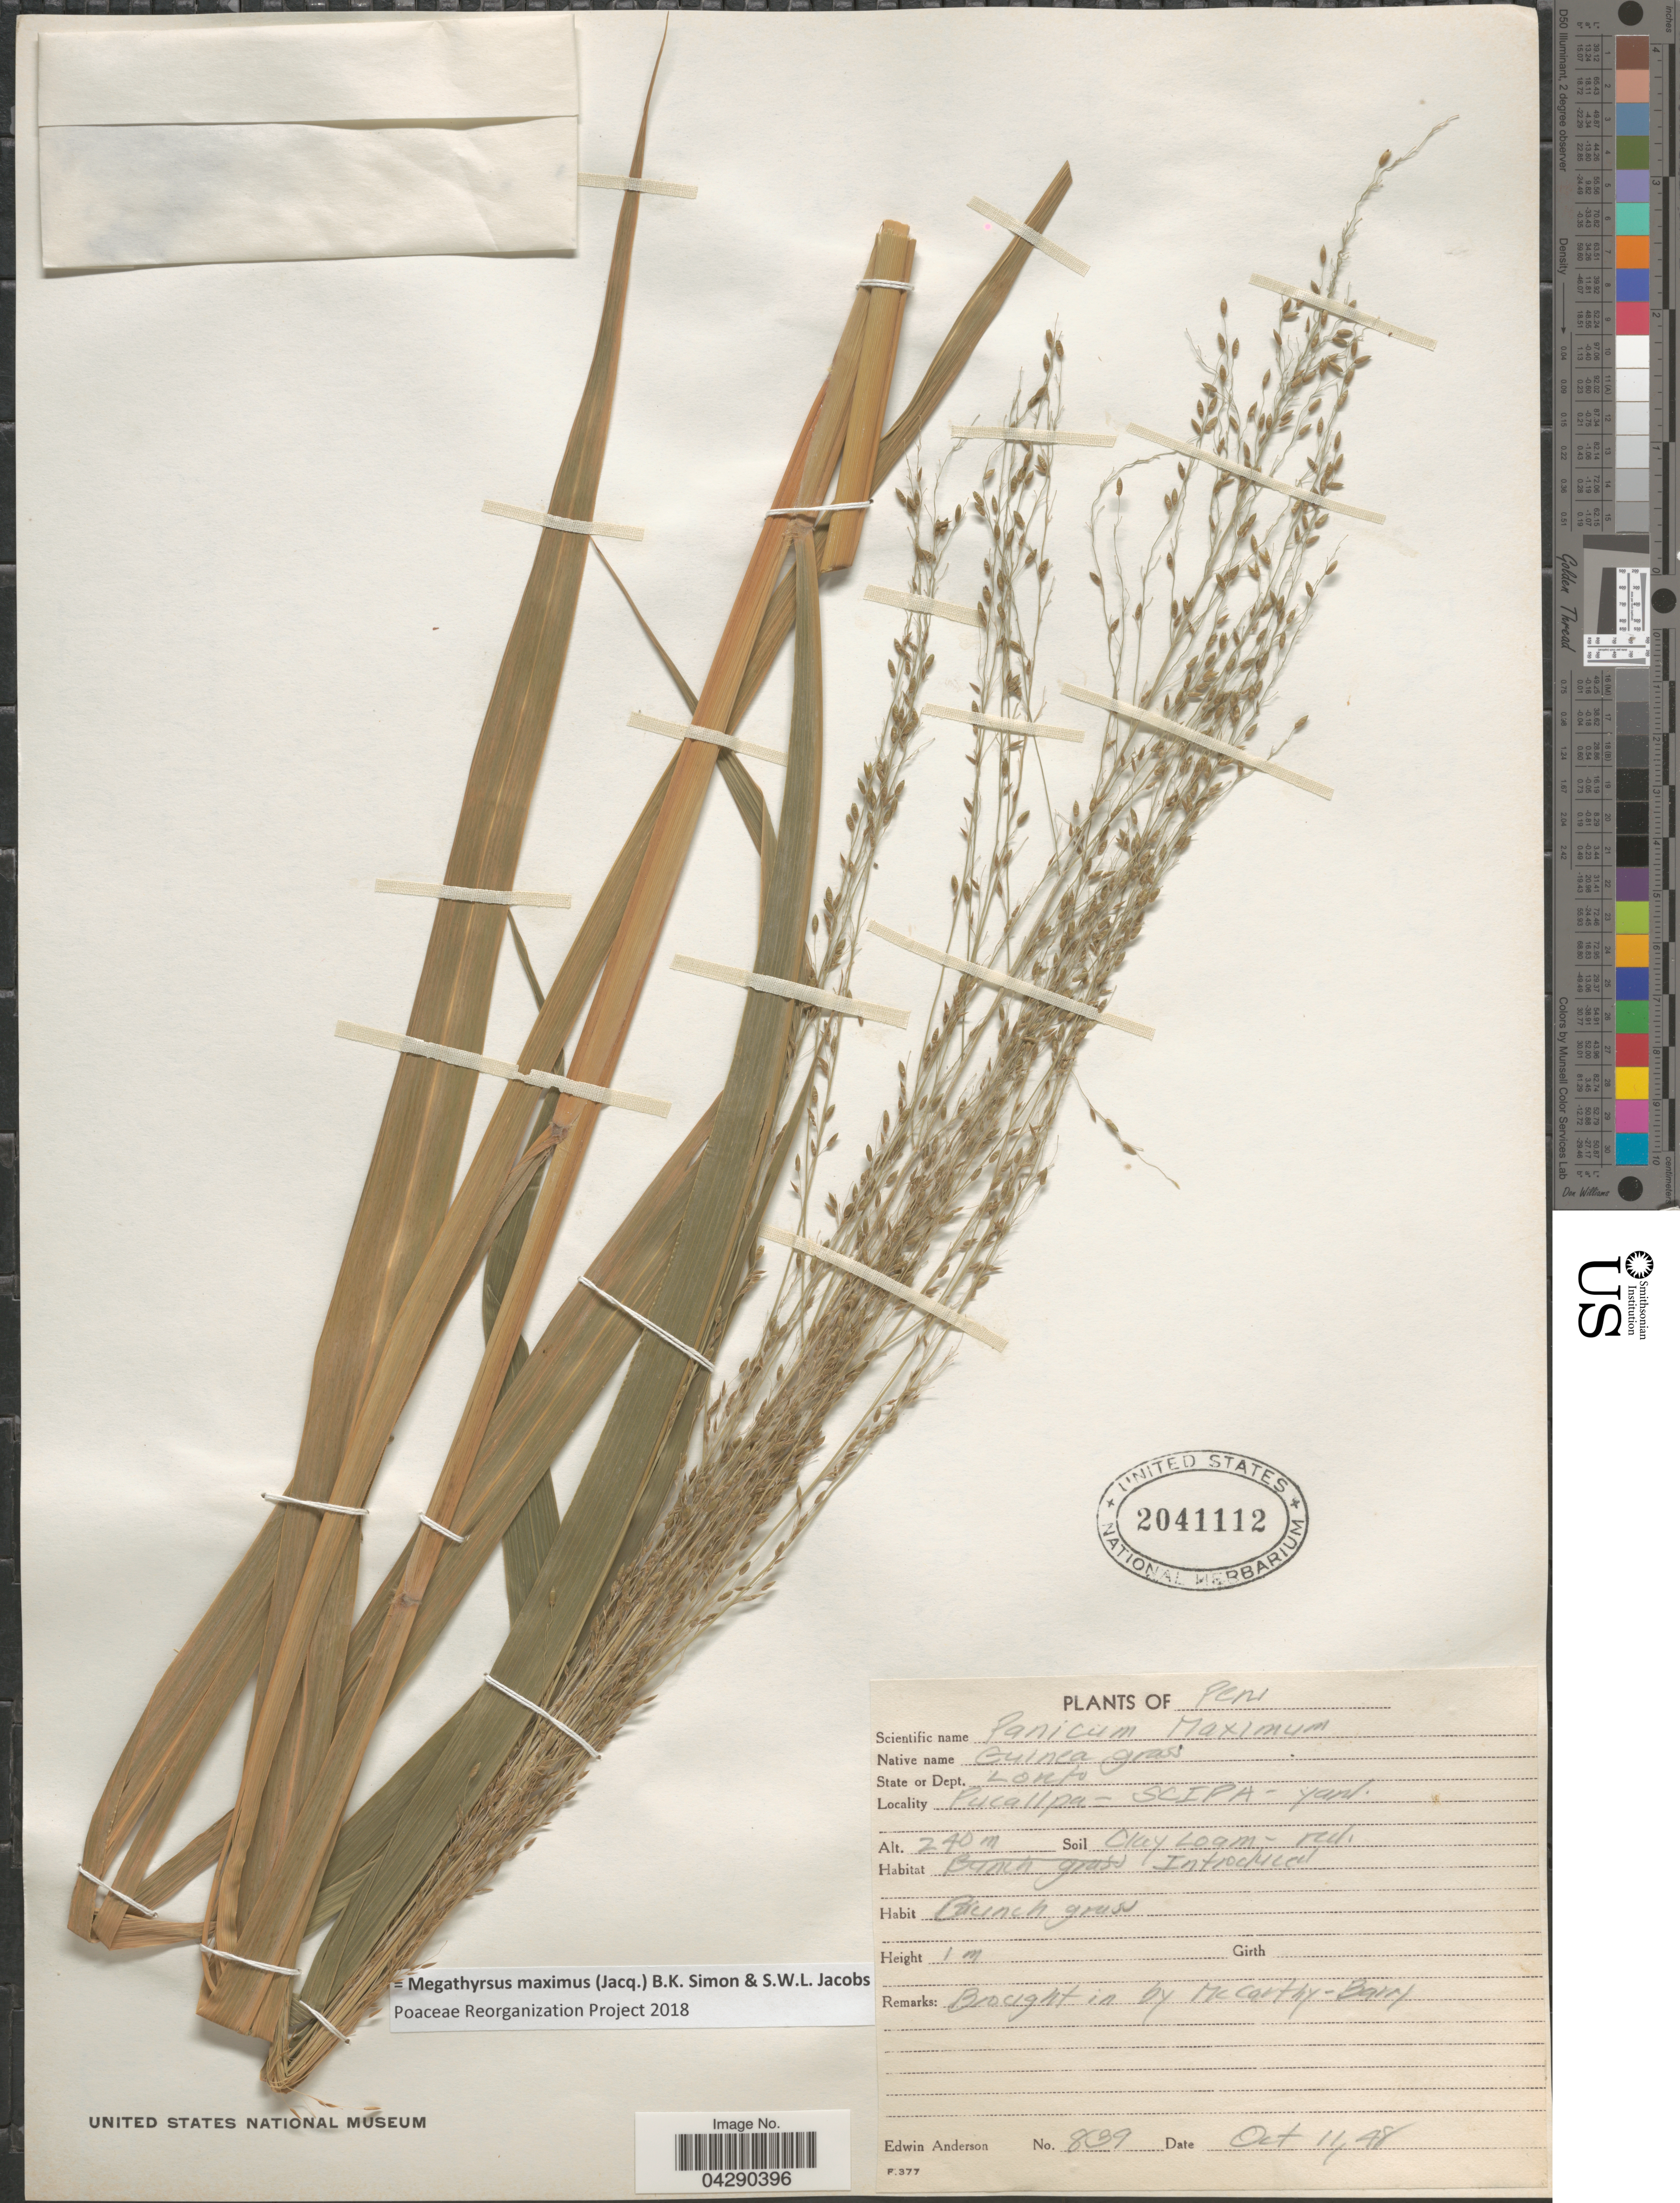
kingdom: Plantae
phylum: Tracheophyta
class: Liliopsida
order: Poales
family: Poaceae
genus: Megathyrsus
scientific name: Megathyrsus maximus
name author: (Jacq.) B.K. Simon & S.W.L. Jacobs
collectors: E. Anderson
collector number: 839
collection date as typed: Transcribed d/m/y: 11/10/48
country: Peru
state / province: Loreto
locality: State or Dept. Loreto. Pucallpa - SCIPA - yard.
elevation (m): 240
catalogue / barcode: US 2041112